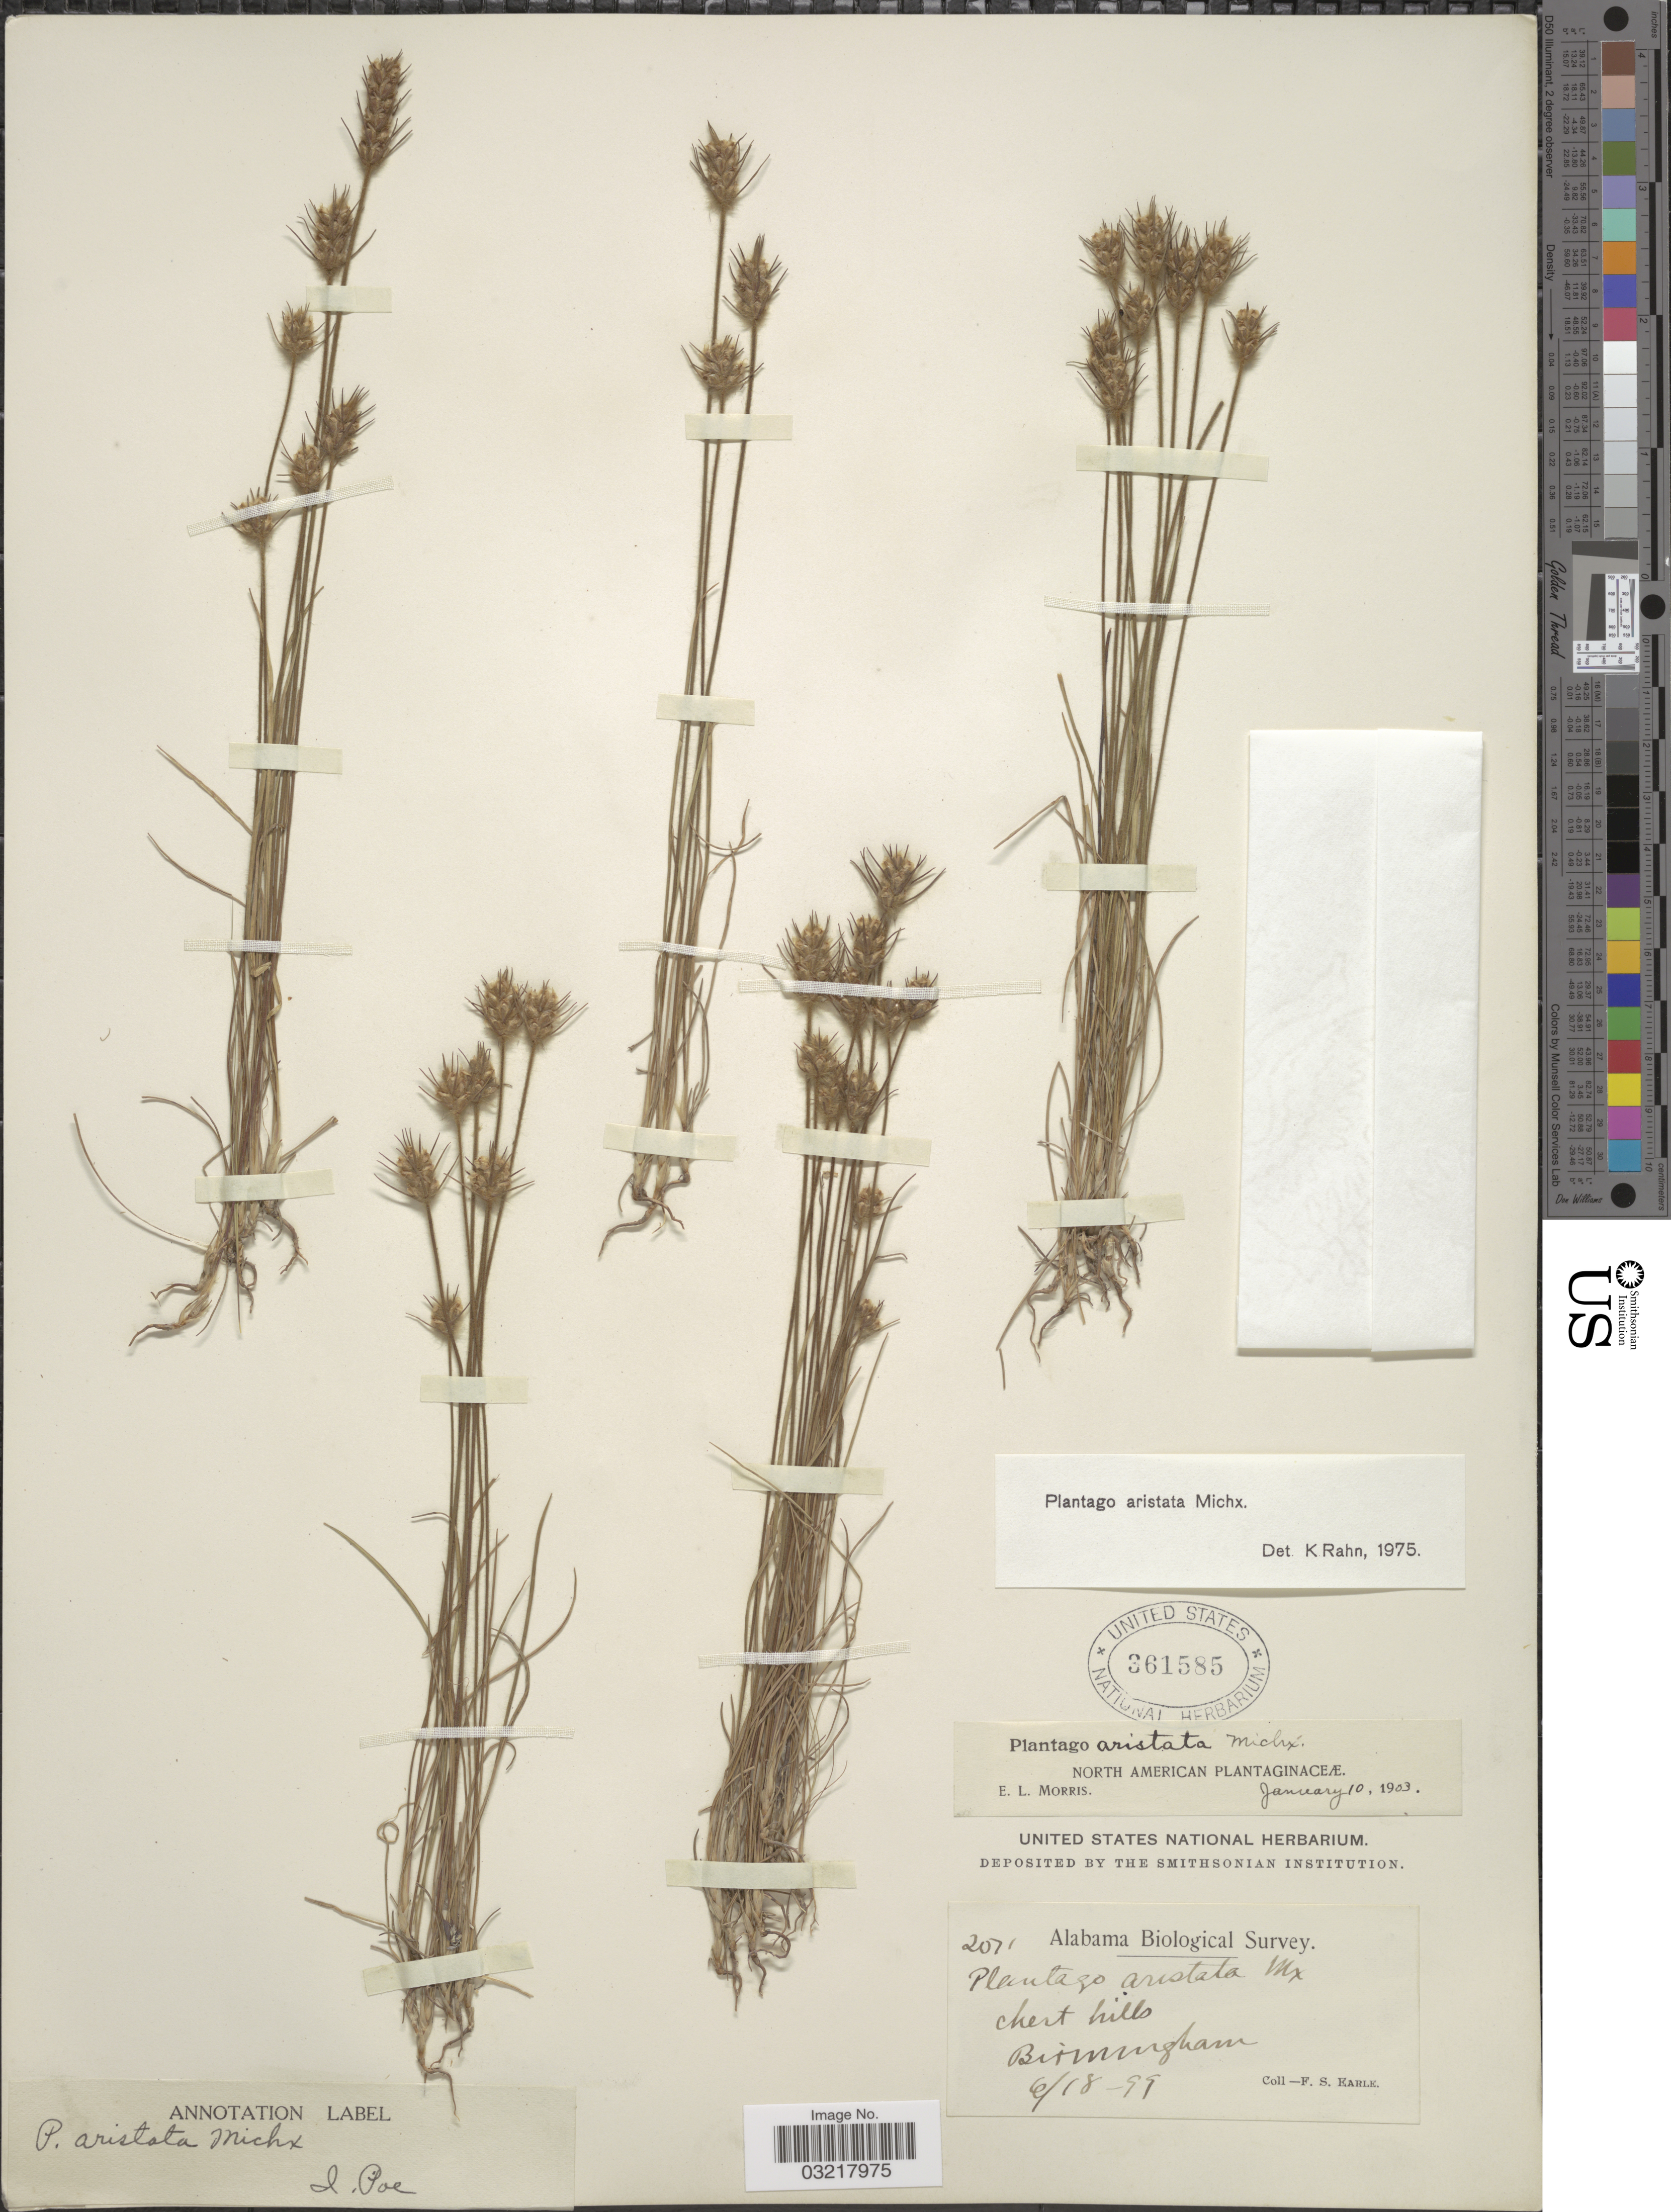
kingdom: Plantae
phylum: Tracheophyta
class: Magnoliopsida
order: Lamiales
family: Plantaginaceae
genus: Plantago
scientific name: Plantago aristata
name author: Michx.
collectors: F. S. Earle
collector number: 2071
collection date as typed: Transcribed d/m/y: 18/6/99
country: United States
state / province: Alabama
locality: Birmingham.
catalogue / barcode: US 361585